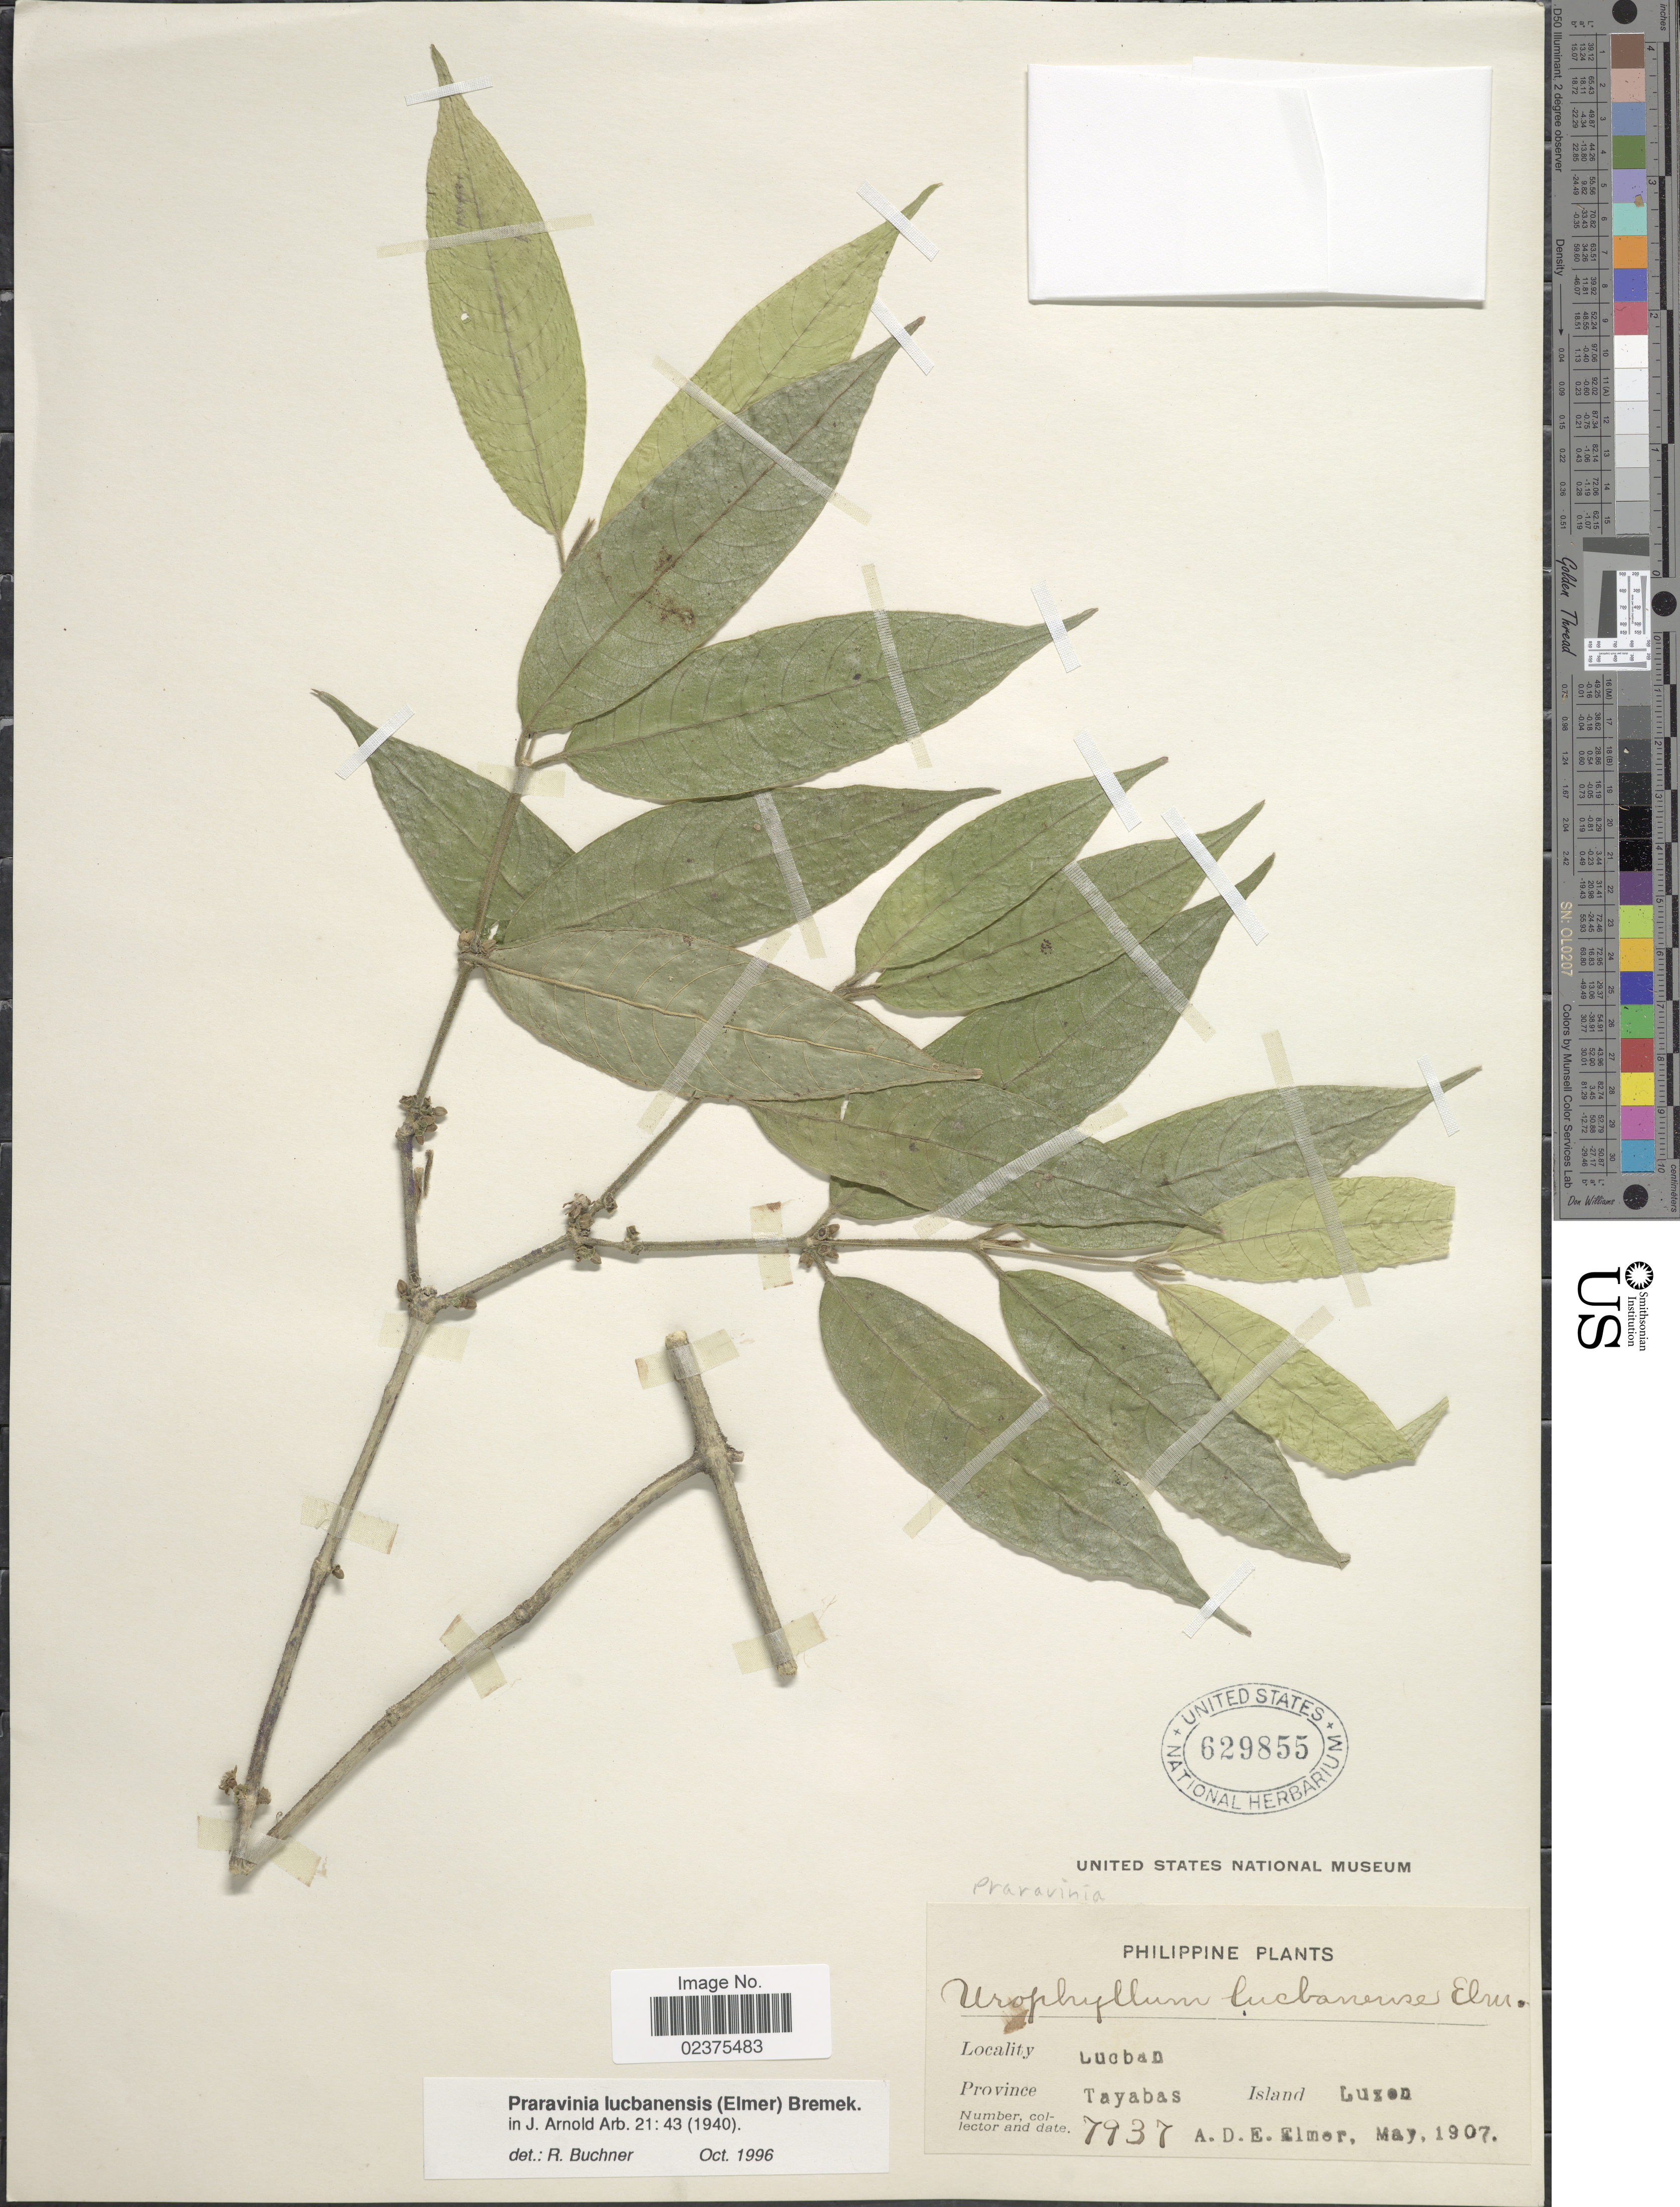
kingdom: Plantae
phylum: Tracheophyta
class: Magnoliopsida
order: Gentianales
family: Rubiaceae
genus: Praravinia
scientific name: Praravinia lucbanensis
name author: (Elmer) Bremek.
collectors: A. D. E. Elmer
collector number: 7937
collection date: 1907-05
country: Philippines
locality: Lucban, Province Tayabas, Island Luzon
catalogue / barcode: US 629855